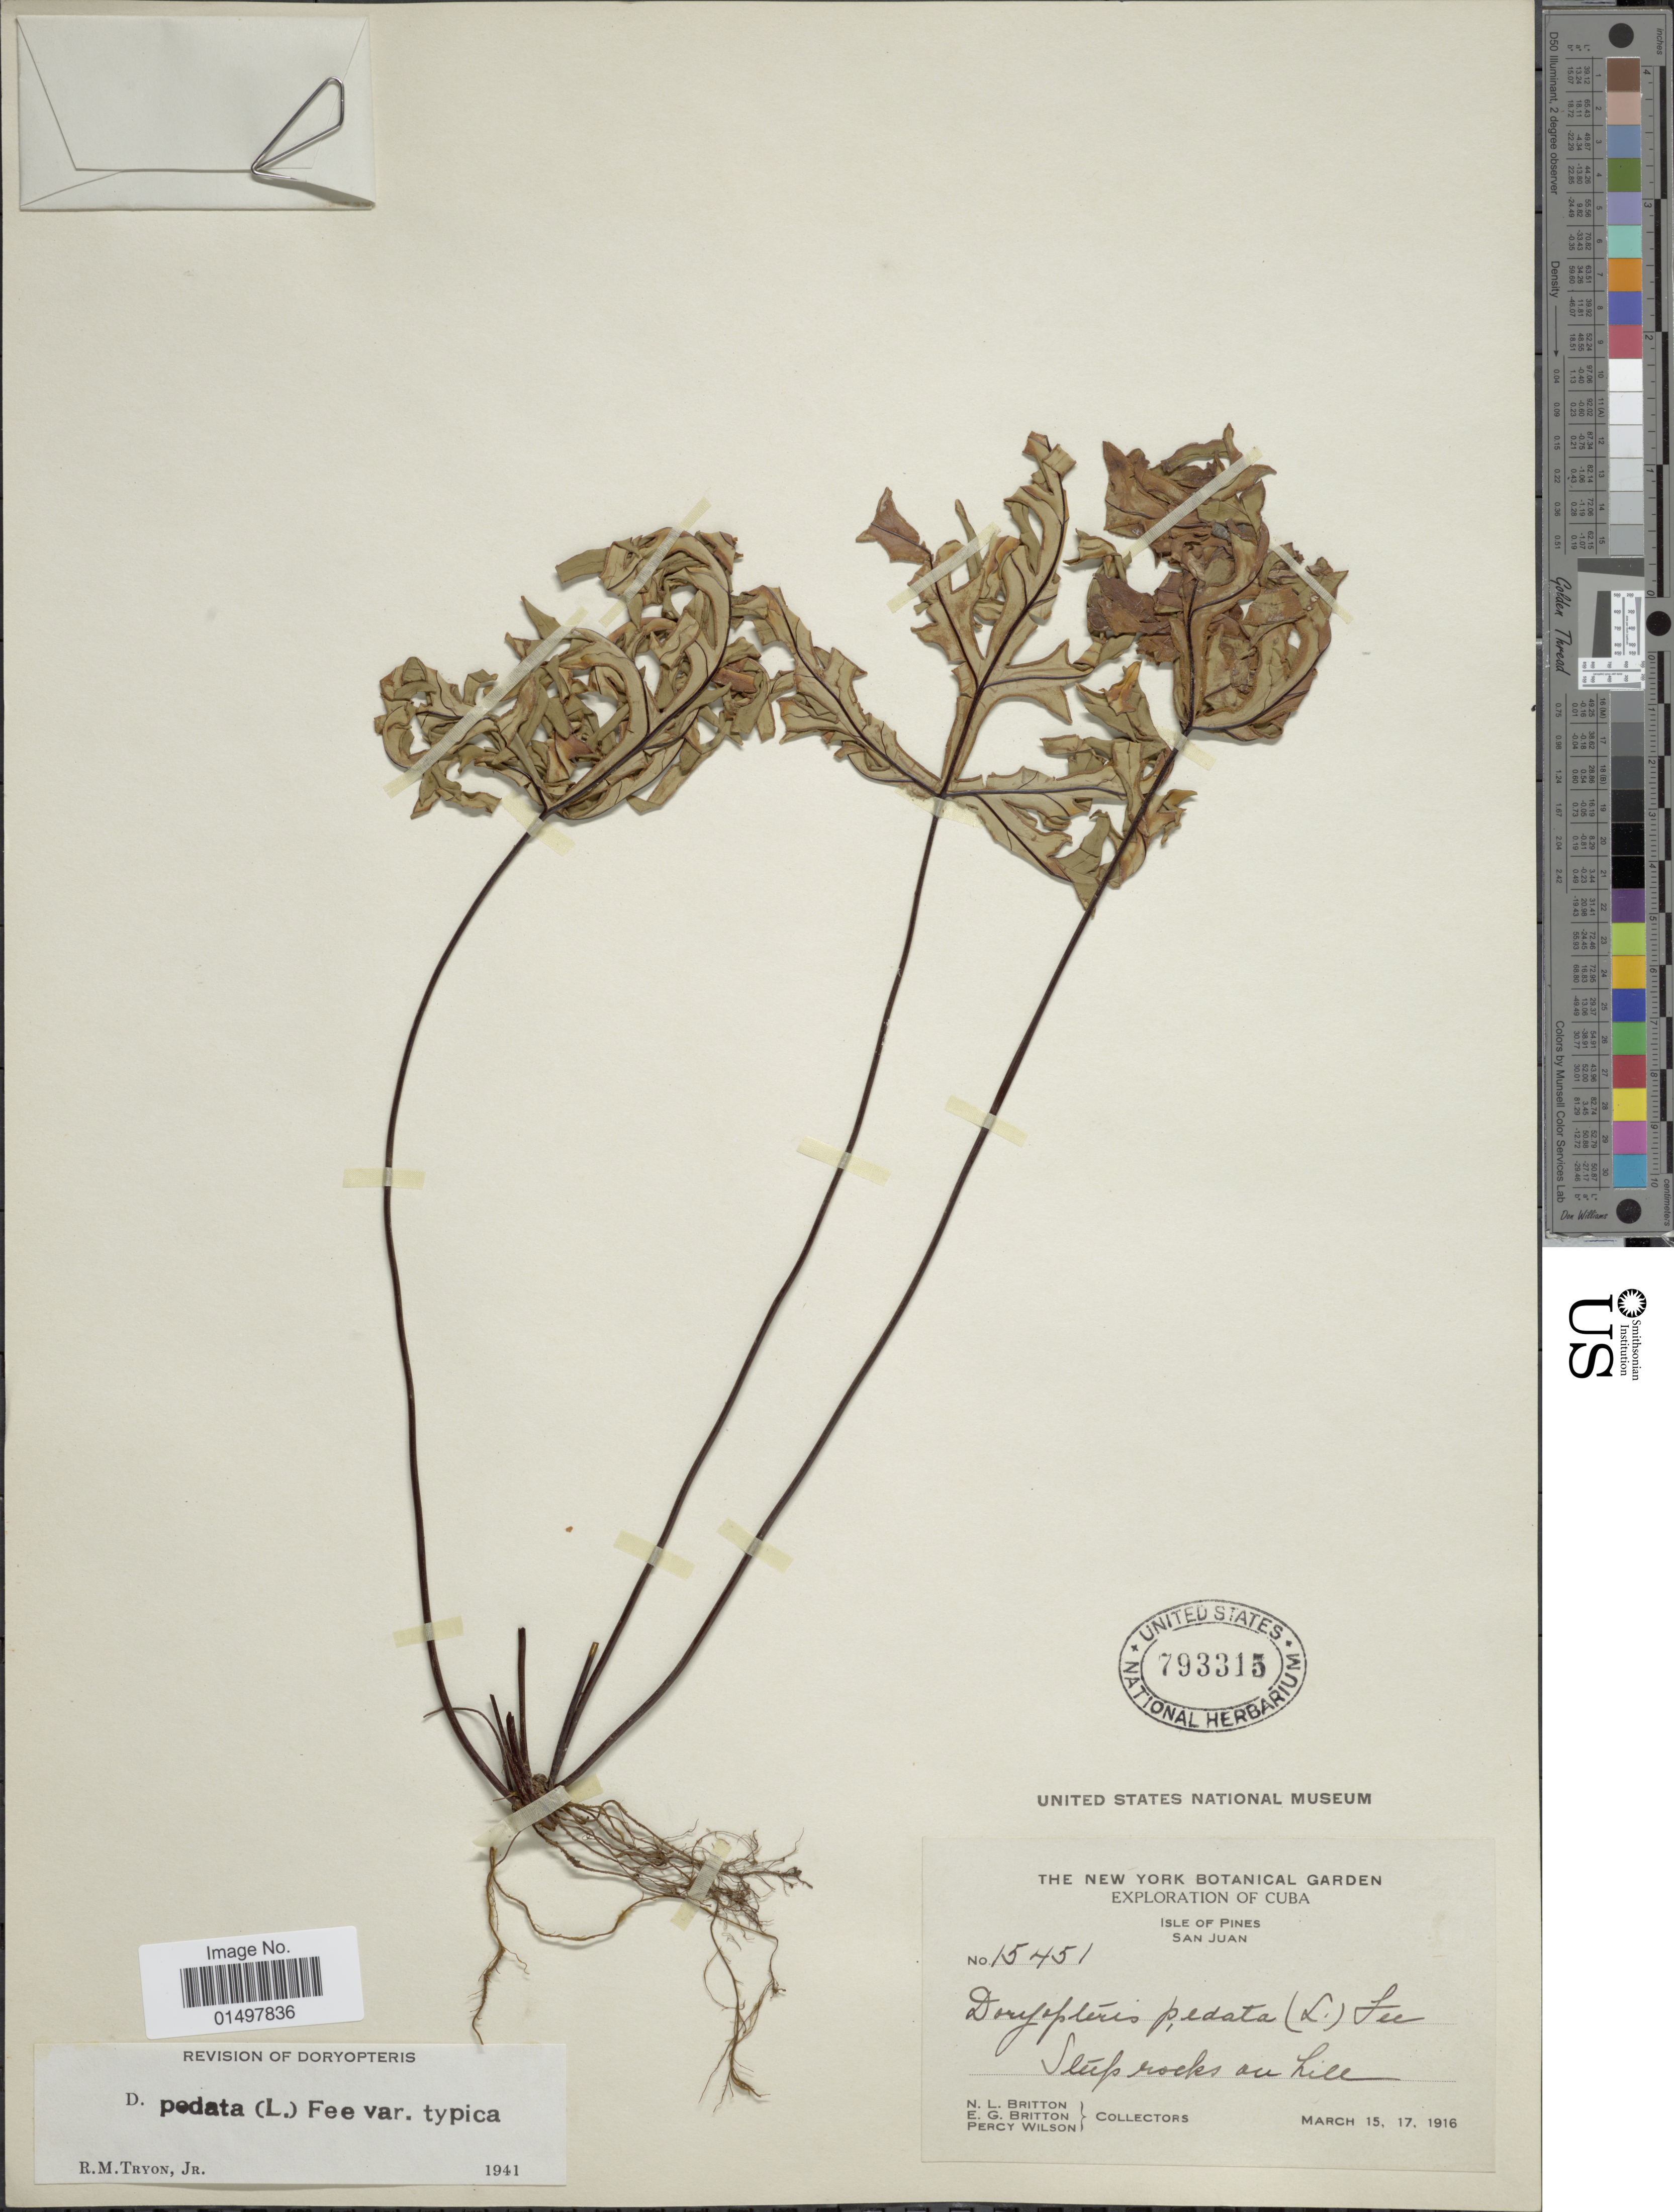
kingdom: Plantae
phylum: Tracheophyta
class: Polypodiopsida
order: Polypodiales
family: Pteridaceae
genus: Doryopteris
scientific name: Doryopteris pedata var. typica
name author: (L.) Fée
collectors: N. Britton, E. G. Britton & P. Wilson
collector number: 15451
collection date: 1916-03-15/1916-03-17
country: New Caledonia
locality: Isle of Pines. San Juan.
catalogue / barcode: US 793315